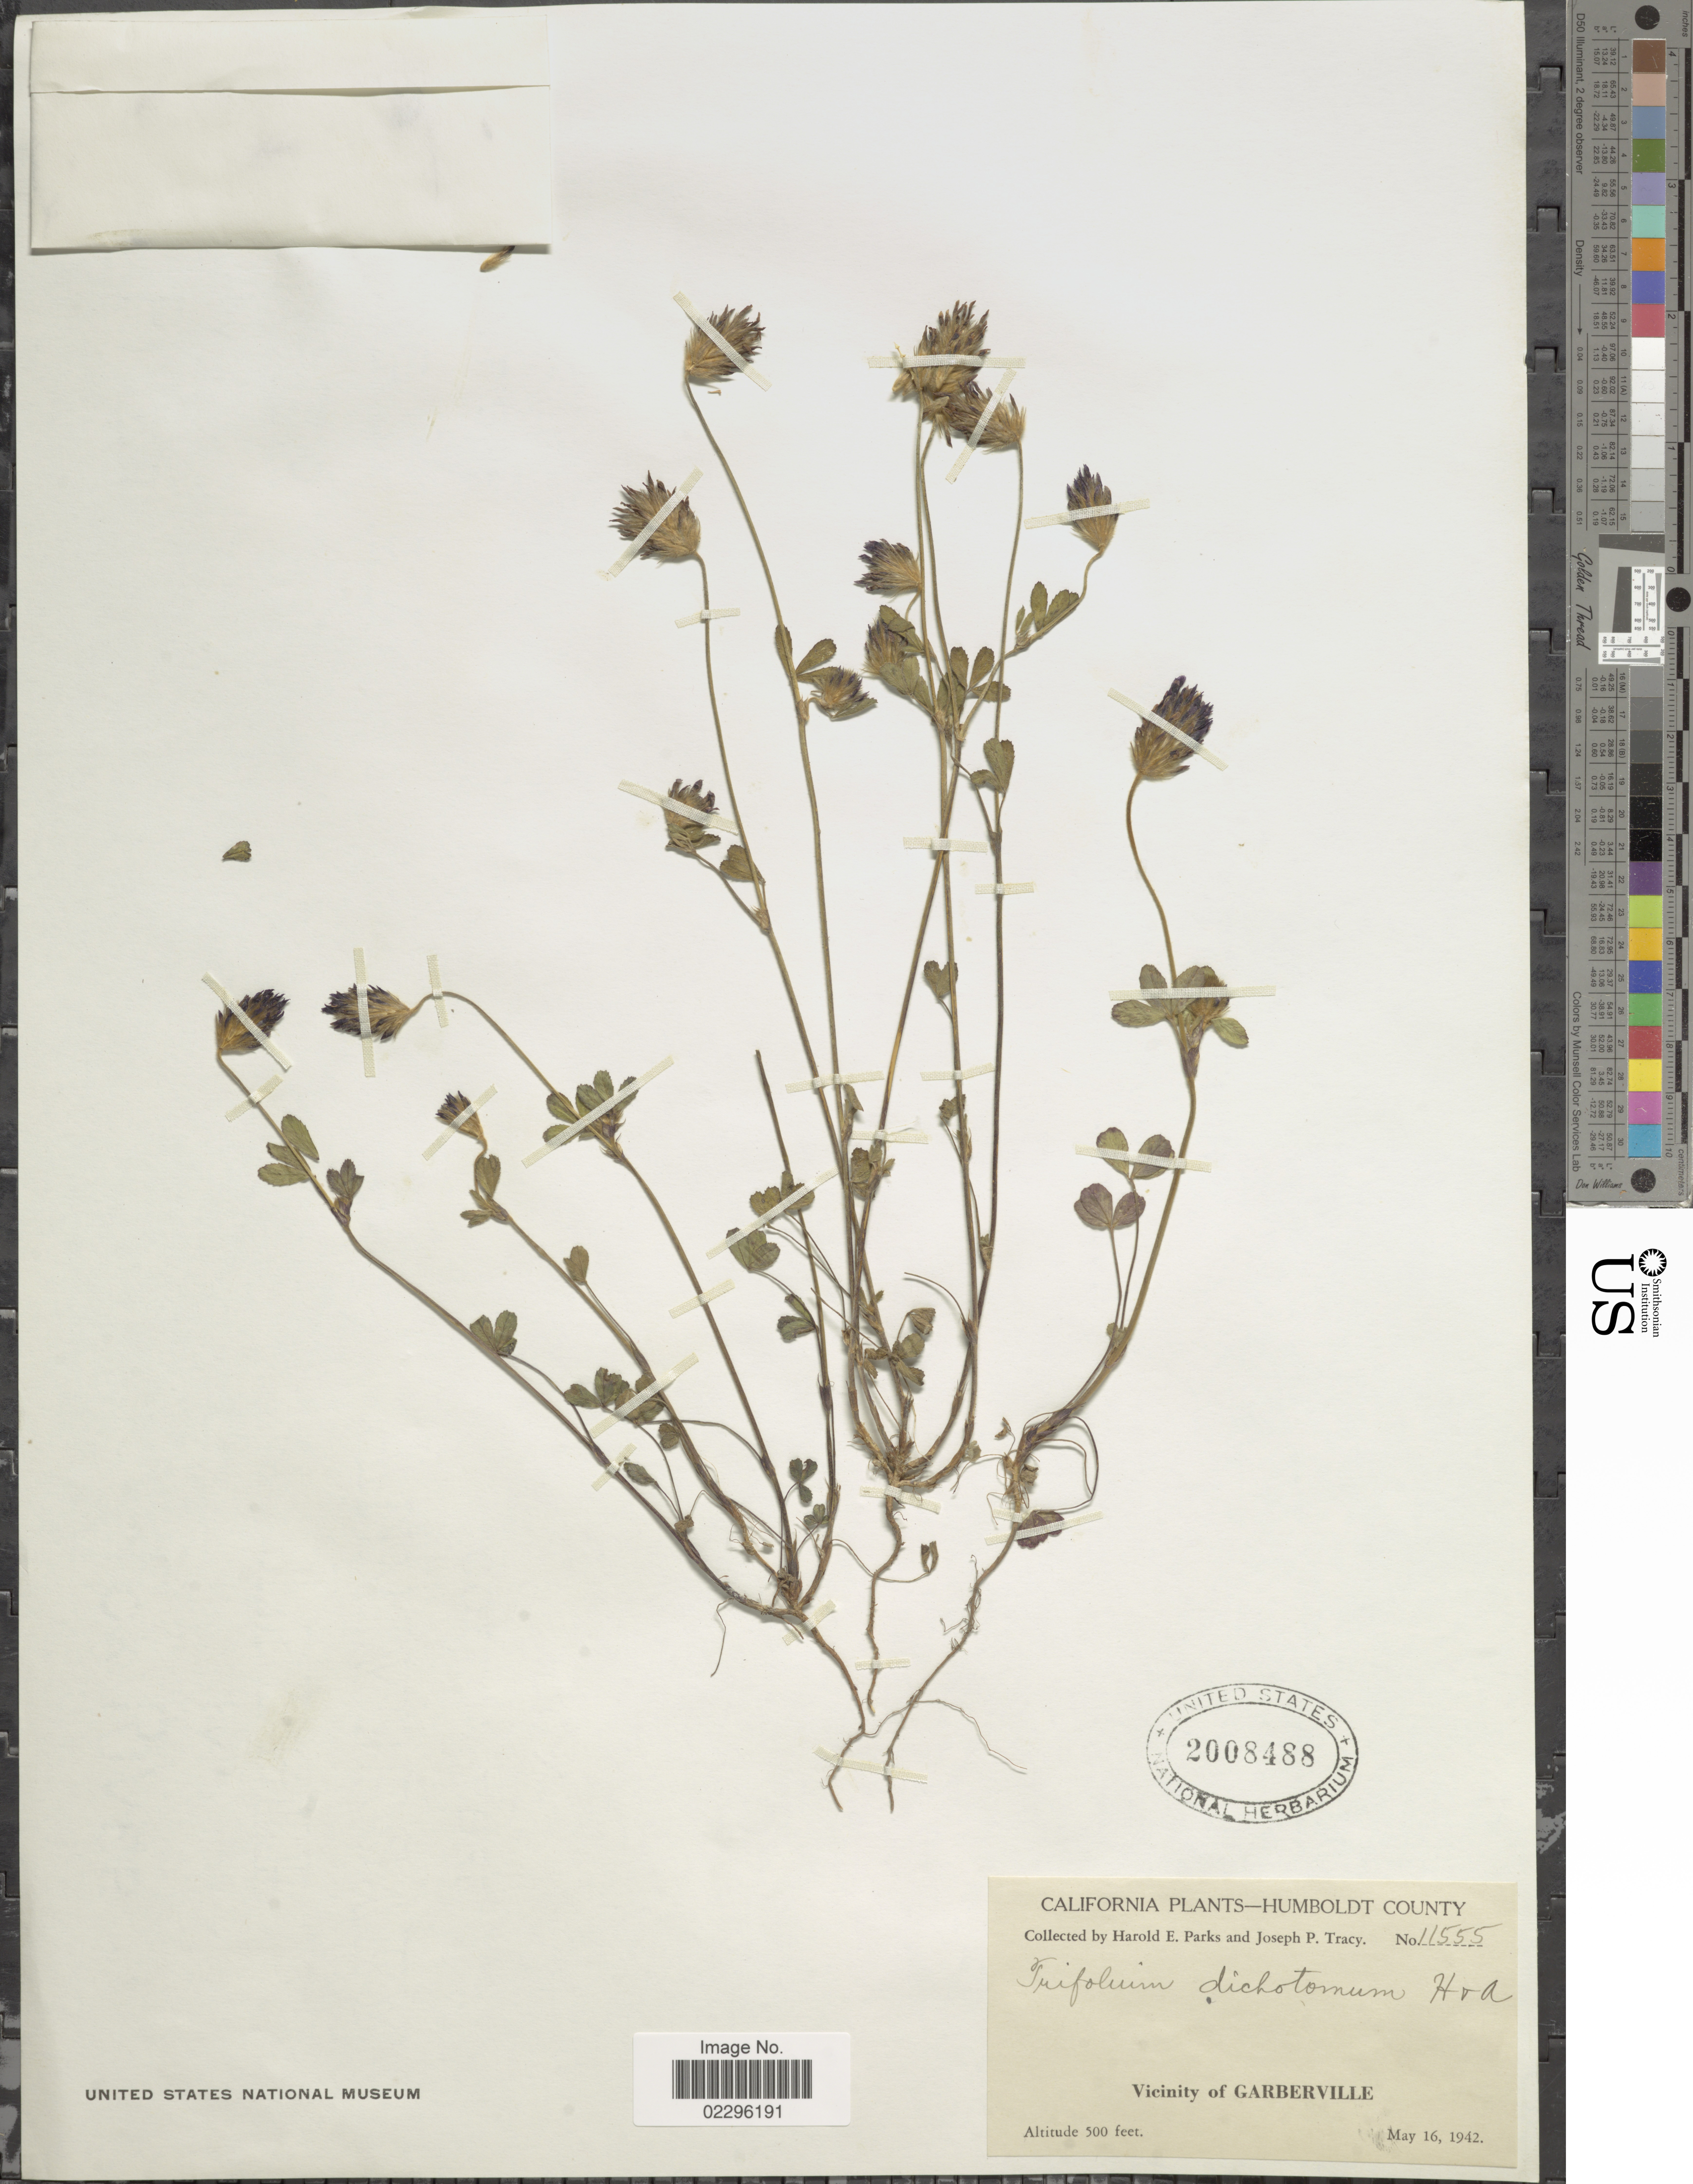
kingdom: Plantae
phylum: Tracheophyta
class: Magnoliopsida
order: Fabales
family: Fabaceae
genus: Trifolium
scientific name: Trifolium dichotomum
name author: Hook. & Arn.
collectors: H. E. Parks & J. Tracy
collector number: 11555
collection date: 1942-05-16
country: United States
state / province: California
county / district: Humboldt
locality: Humboldt County, vicinity of Garberville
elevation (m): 152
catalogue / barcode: US 2008488